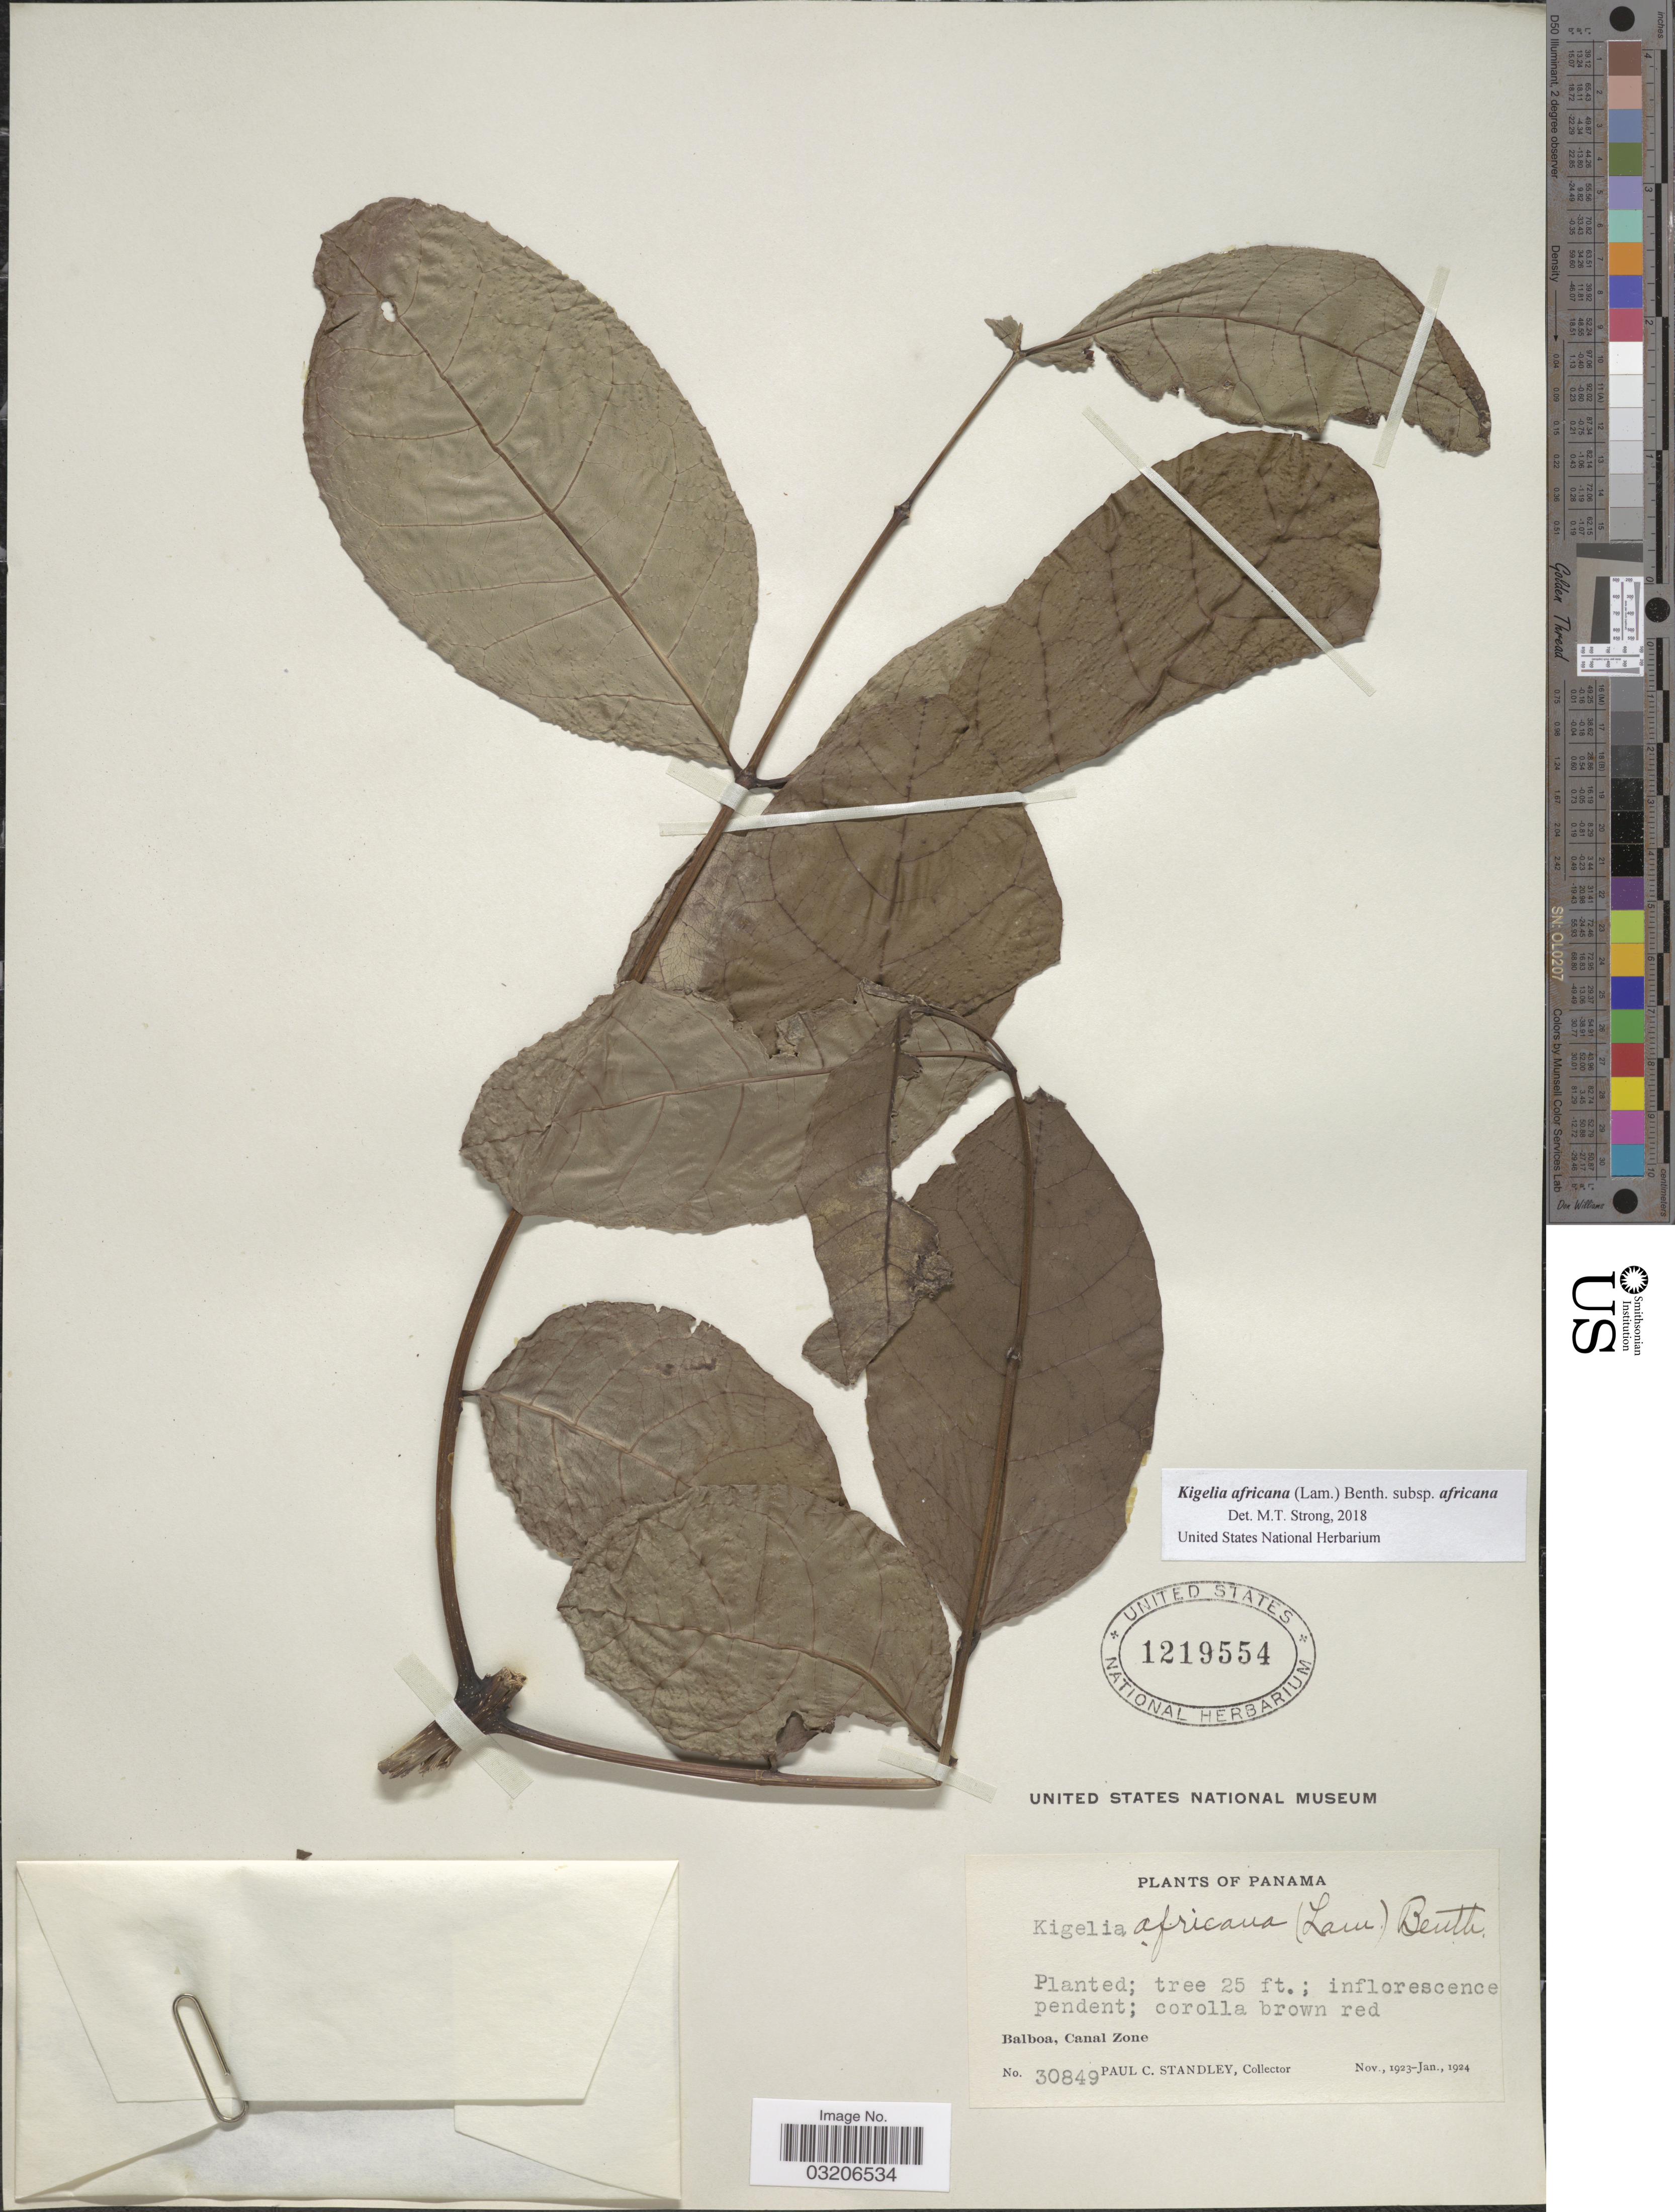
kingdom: Plantae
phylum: Tracheophyta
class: Magnoliopsida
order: Lamiales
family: Bignoniaceae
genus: Kigelia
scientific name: Kigelia africana subsp. africana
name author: (Lam.) Benth.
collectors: P. C. Standley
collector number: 30849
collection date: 1923-11/1924-01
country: Panama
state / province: Colón / Panamá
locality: Balboa, Canal Zone.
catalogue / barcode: US 1219554